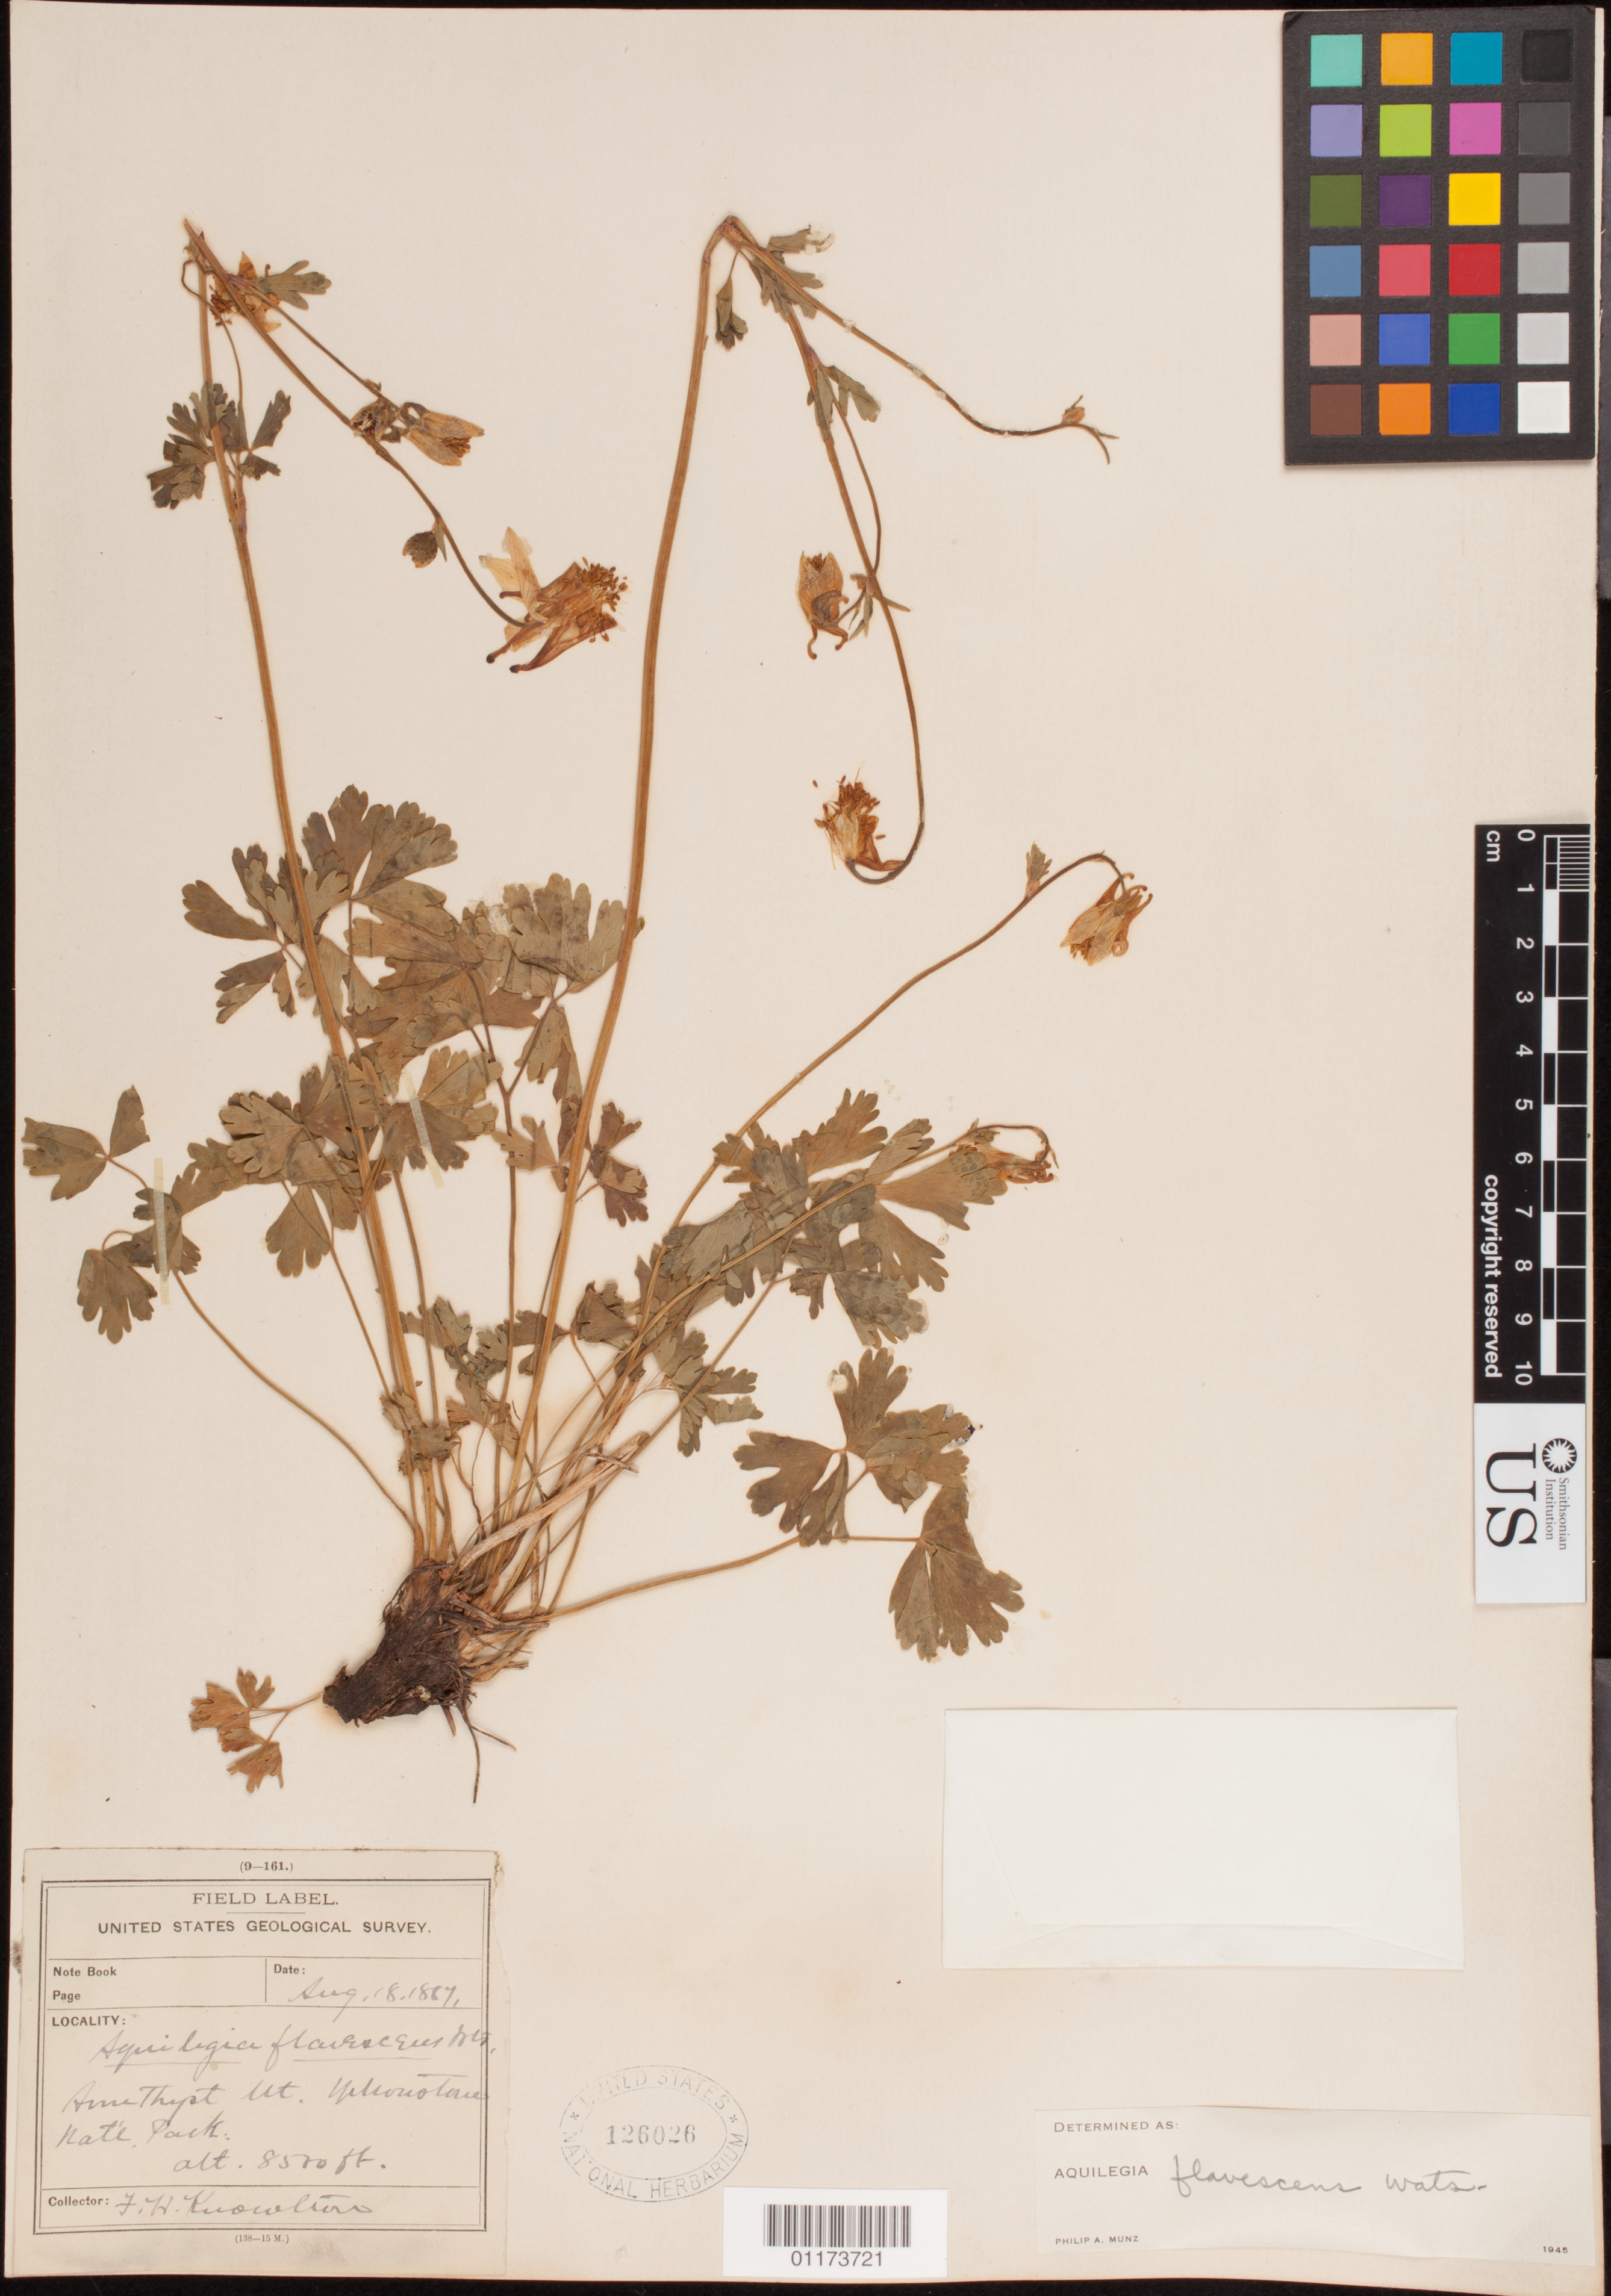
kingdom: Plantae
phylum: Tracheophyta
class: Magnoliopsida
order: Ranunculales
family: Ranunculaceae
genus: Aquilegia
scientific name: Aquilegia flavescens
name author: S. Watson in C. King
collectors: F. H. Knowlton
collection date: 1887-08-18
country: United States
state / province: Wyoming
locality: Amethyst Mt., Yellowstone National Park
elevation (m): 2591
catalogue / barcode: US 126026